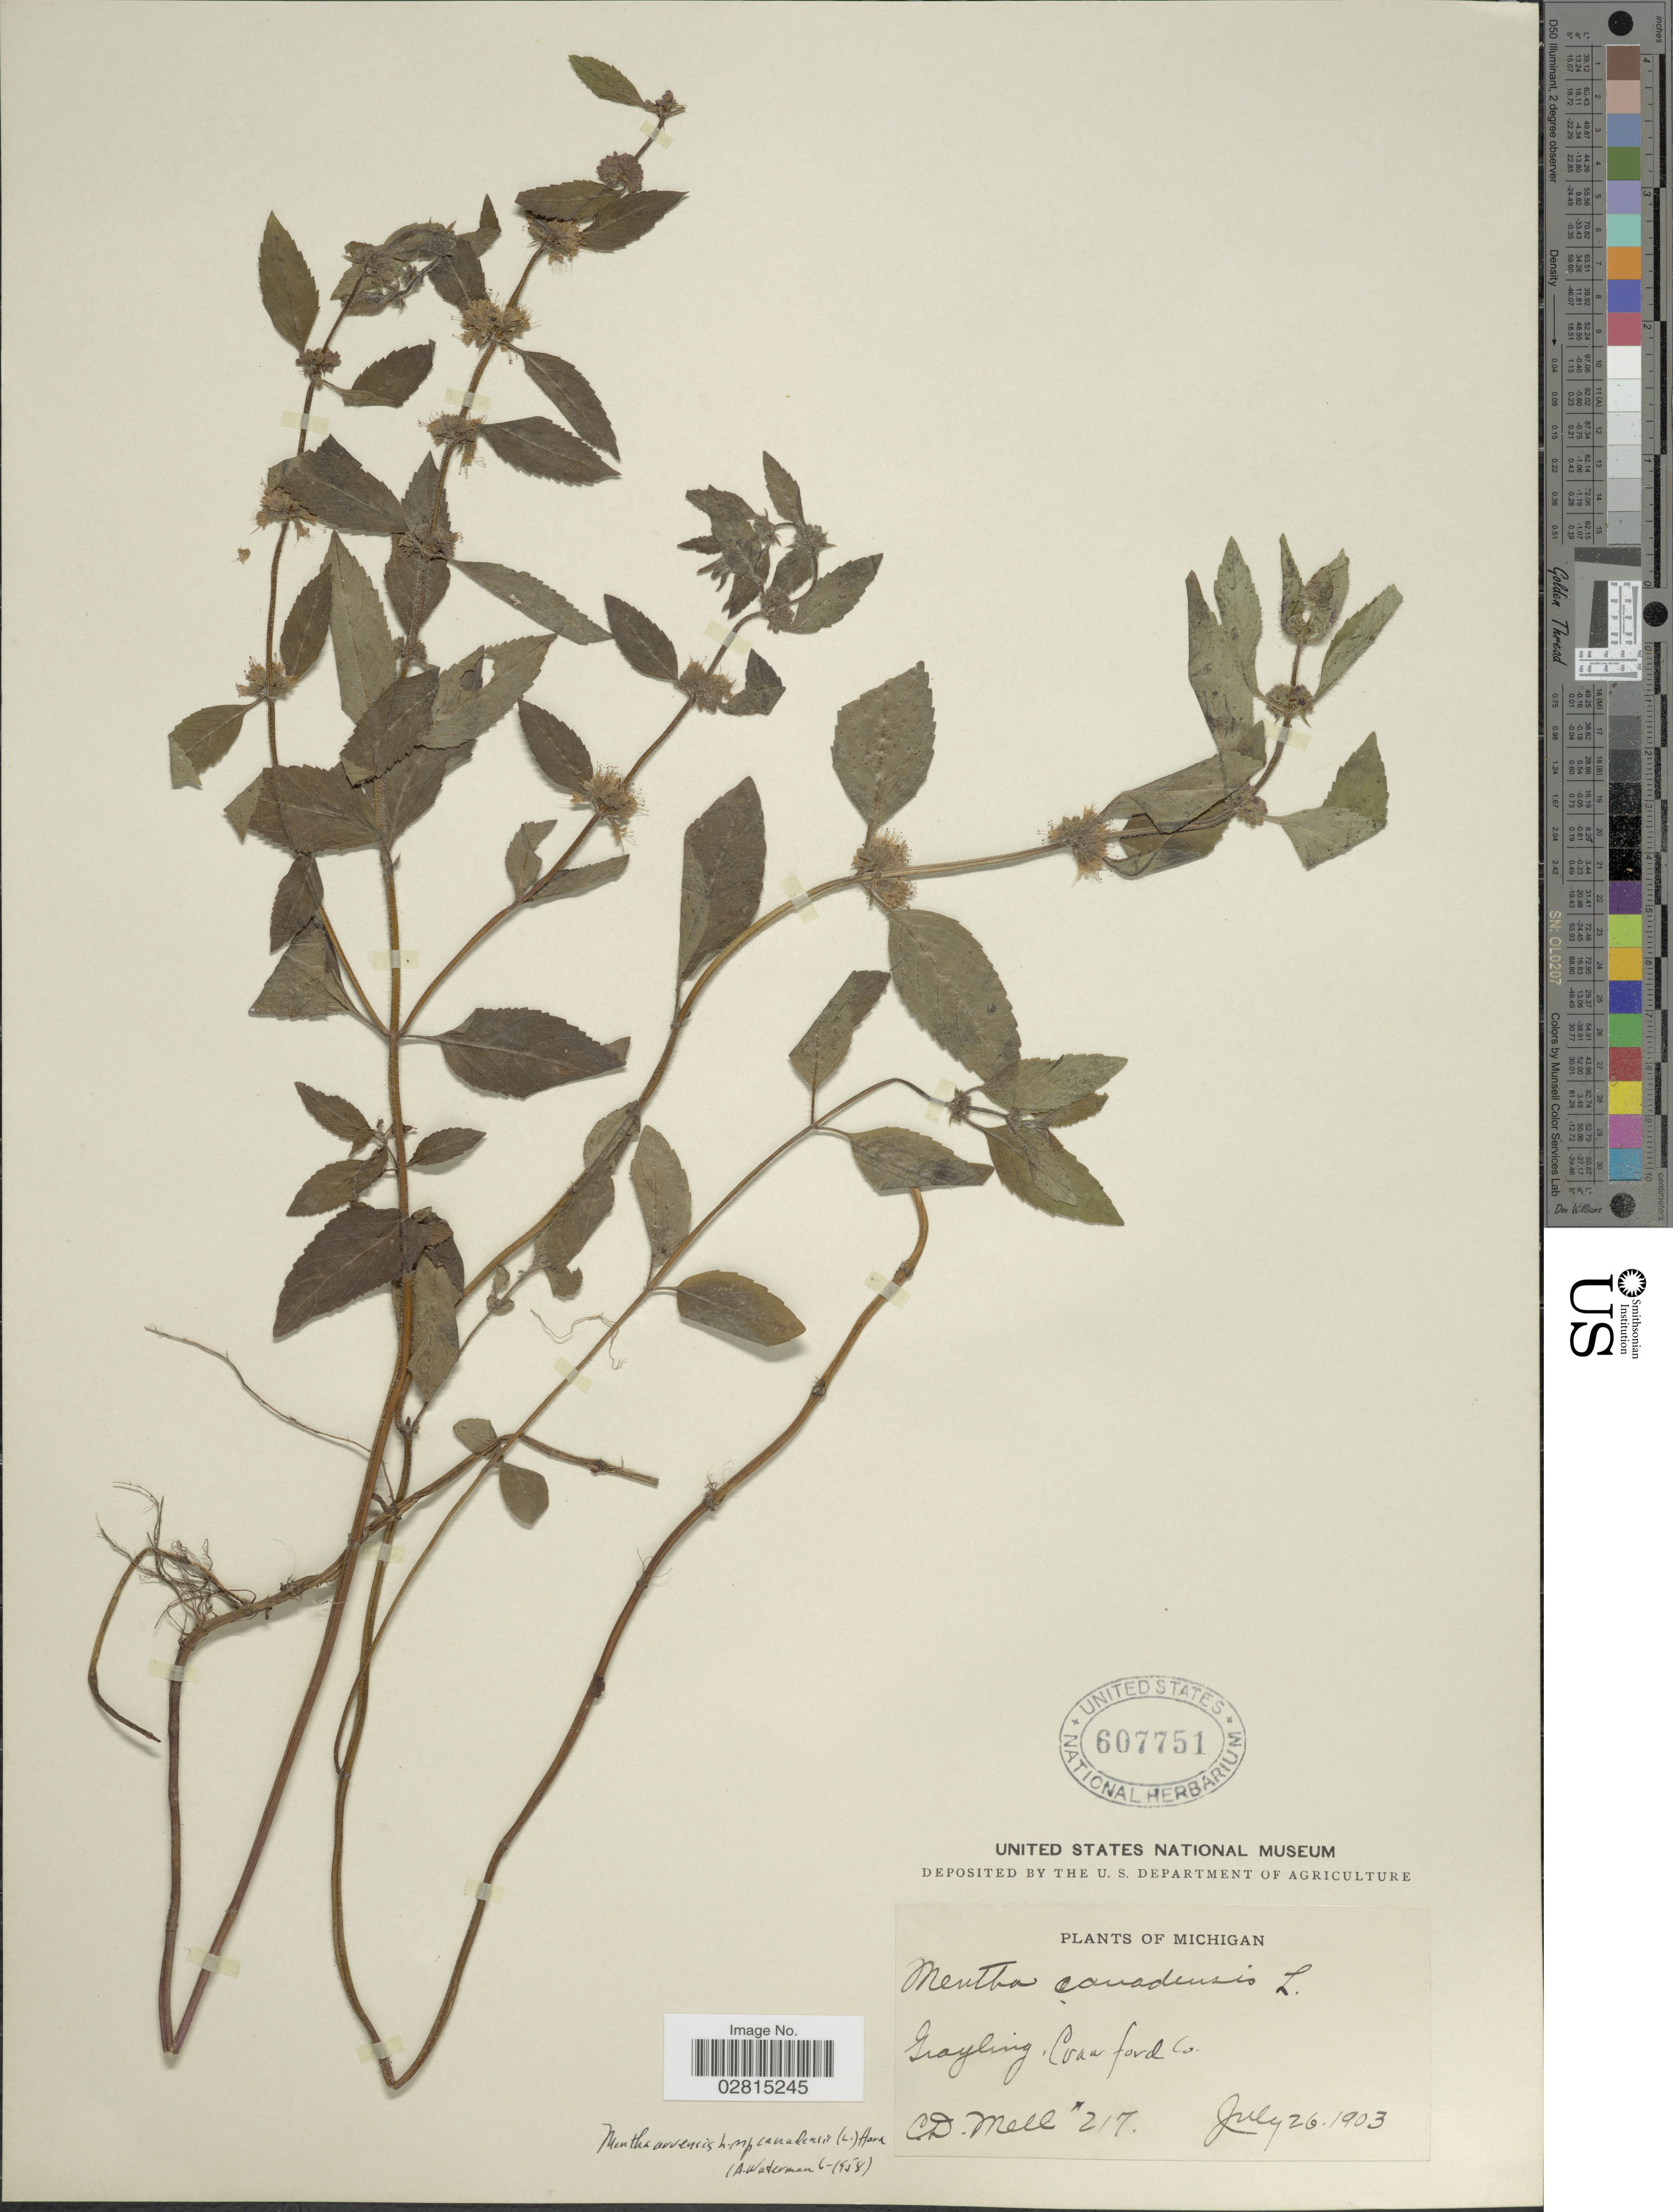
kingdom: Plantae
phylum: Tracheophyta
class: Magnoliopsida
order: Lamiales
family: Lamiaceae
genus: Mentha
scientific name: Mentha canadensis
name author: L.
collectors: C. D. Mell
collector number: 217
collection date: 1903-07-26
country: United States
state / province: Michigan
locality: Grayling. Crawford Co.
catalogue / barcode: US 607751